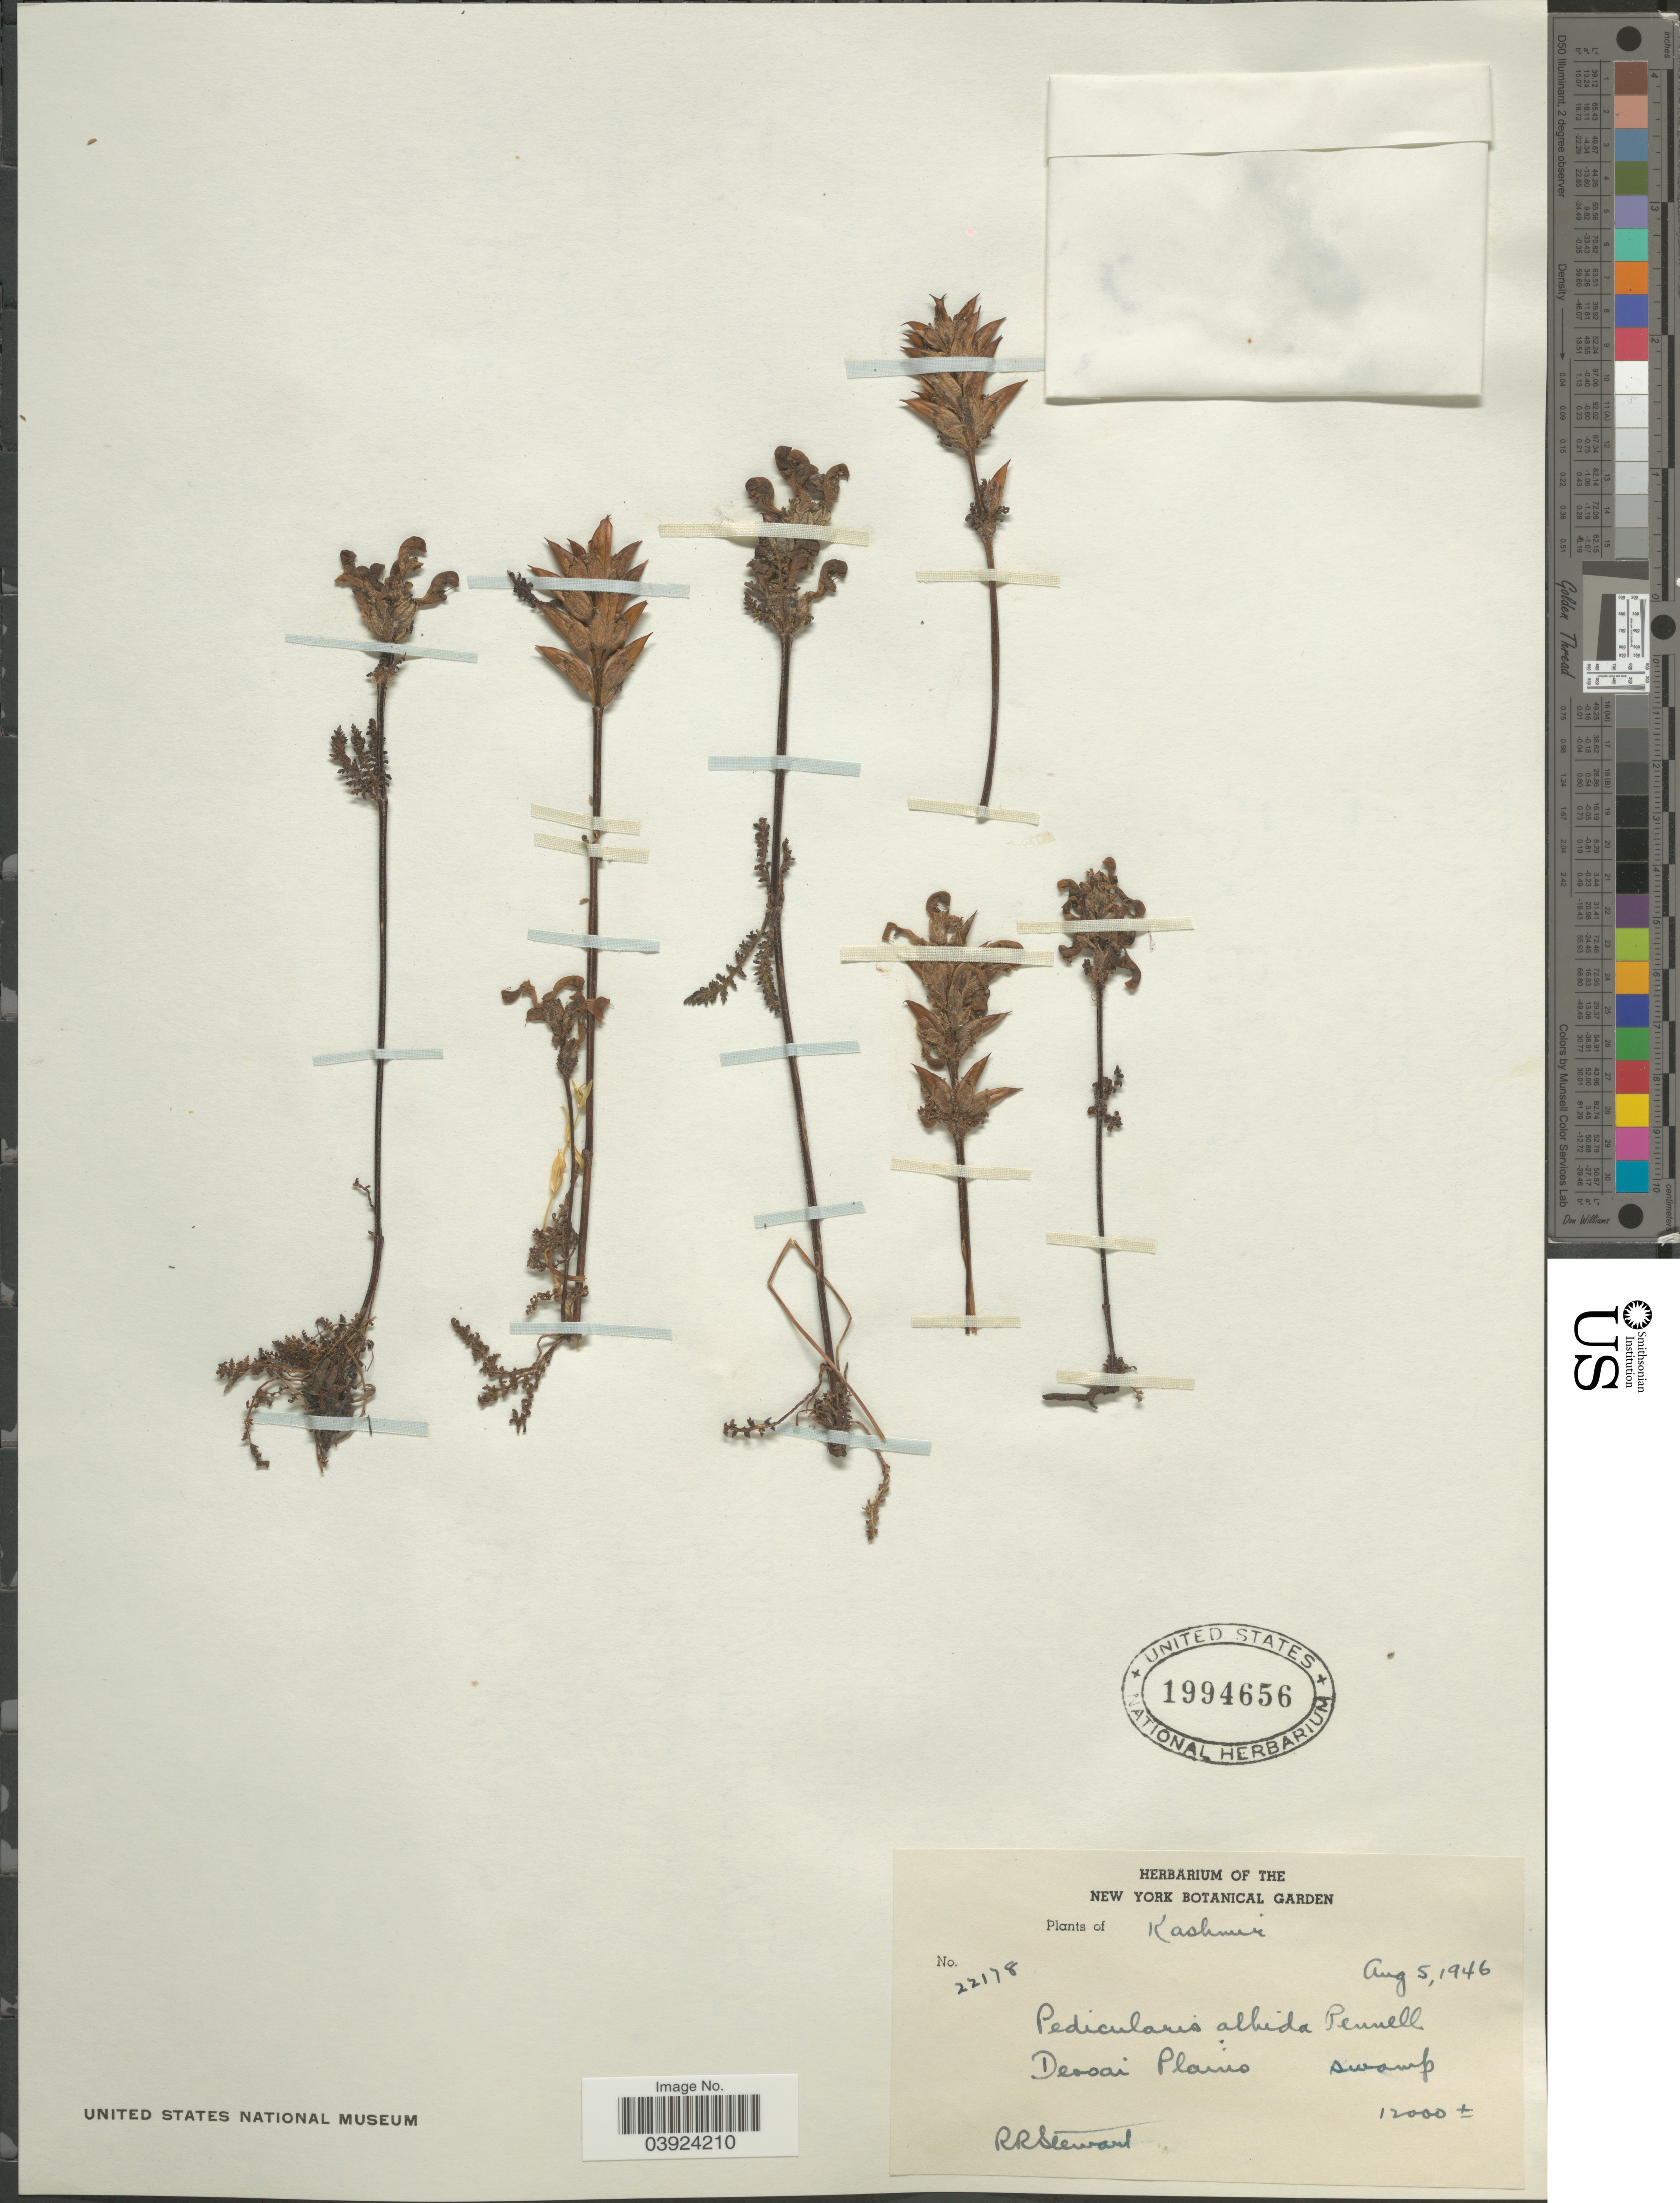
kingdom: Plantae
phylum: Tracheophyta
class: Magnoliopsida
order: Lamiales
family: Orobanchaceae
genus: Pedicularis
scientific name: Pedicularis cheilanthifolia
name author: Schrenk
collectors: R. Stewart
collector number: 22178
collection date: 1946-08-05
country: India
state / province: Jammu and Kashmir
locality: Kashmir. Deosai Plains.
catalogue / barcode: US 1994656